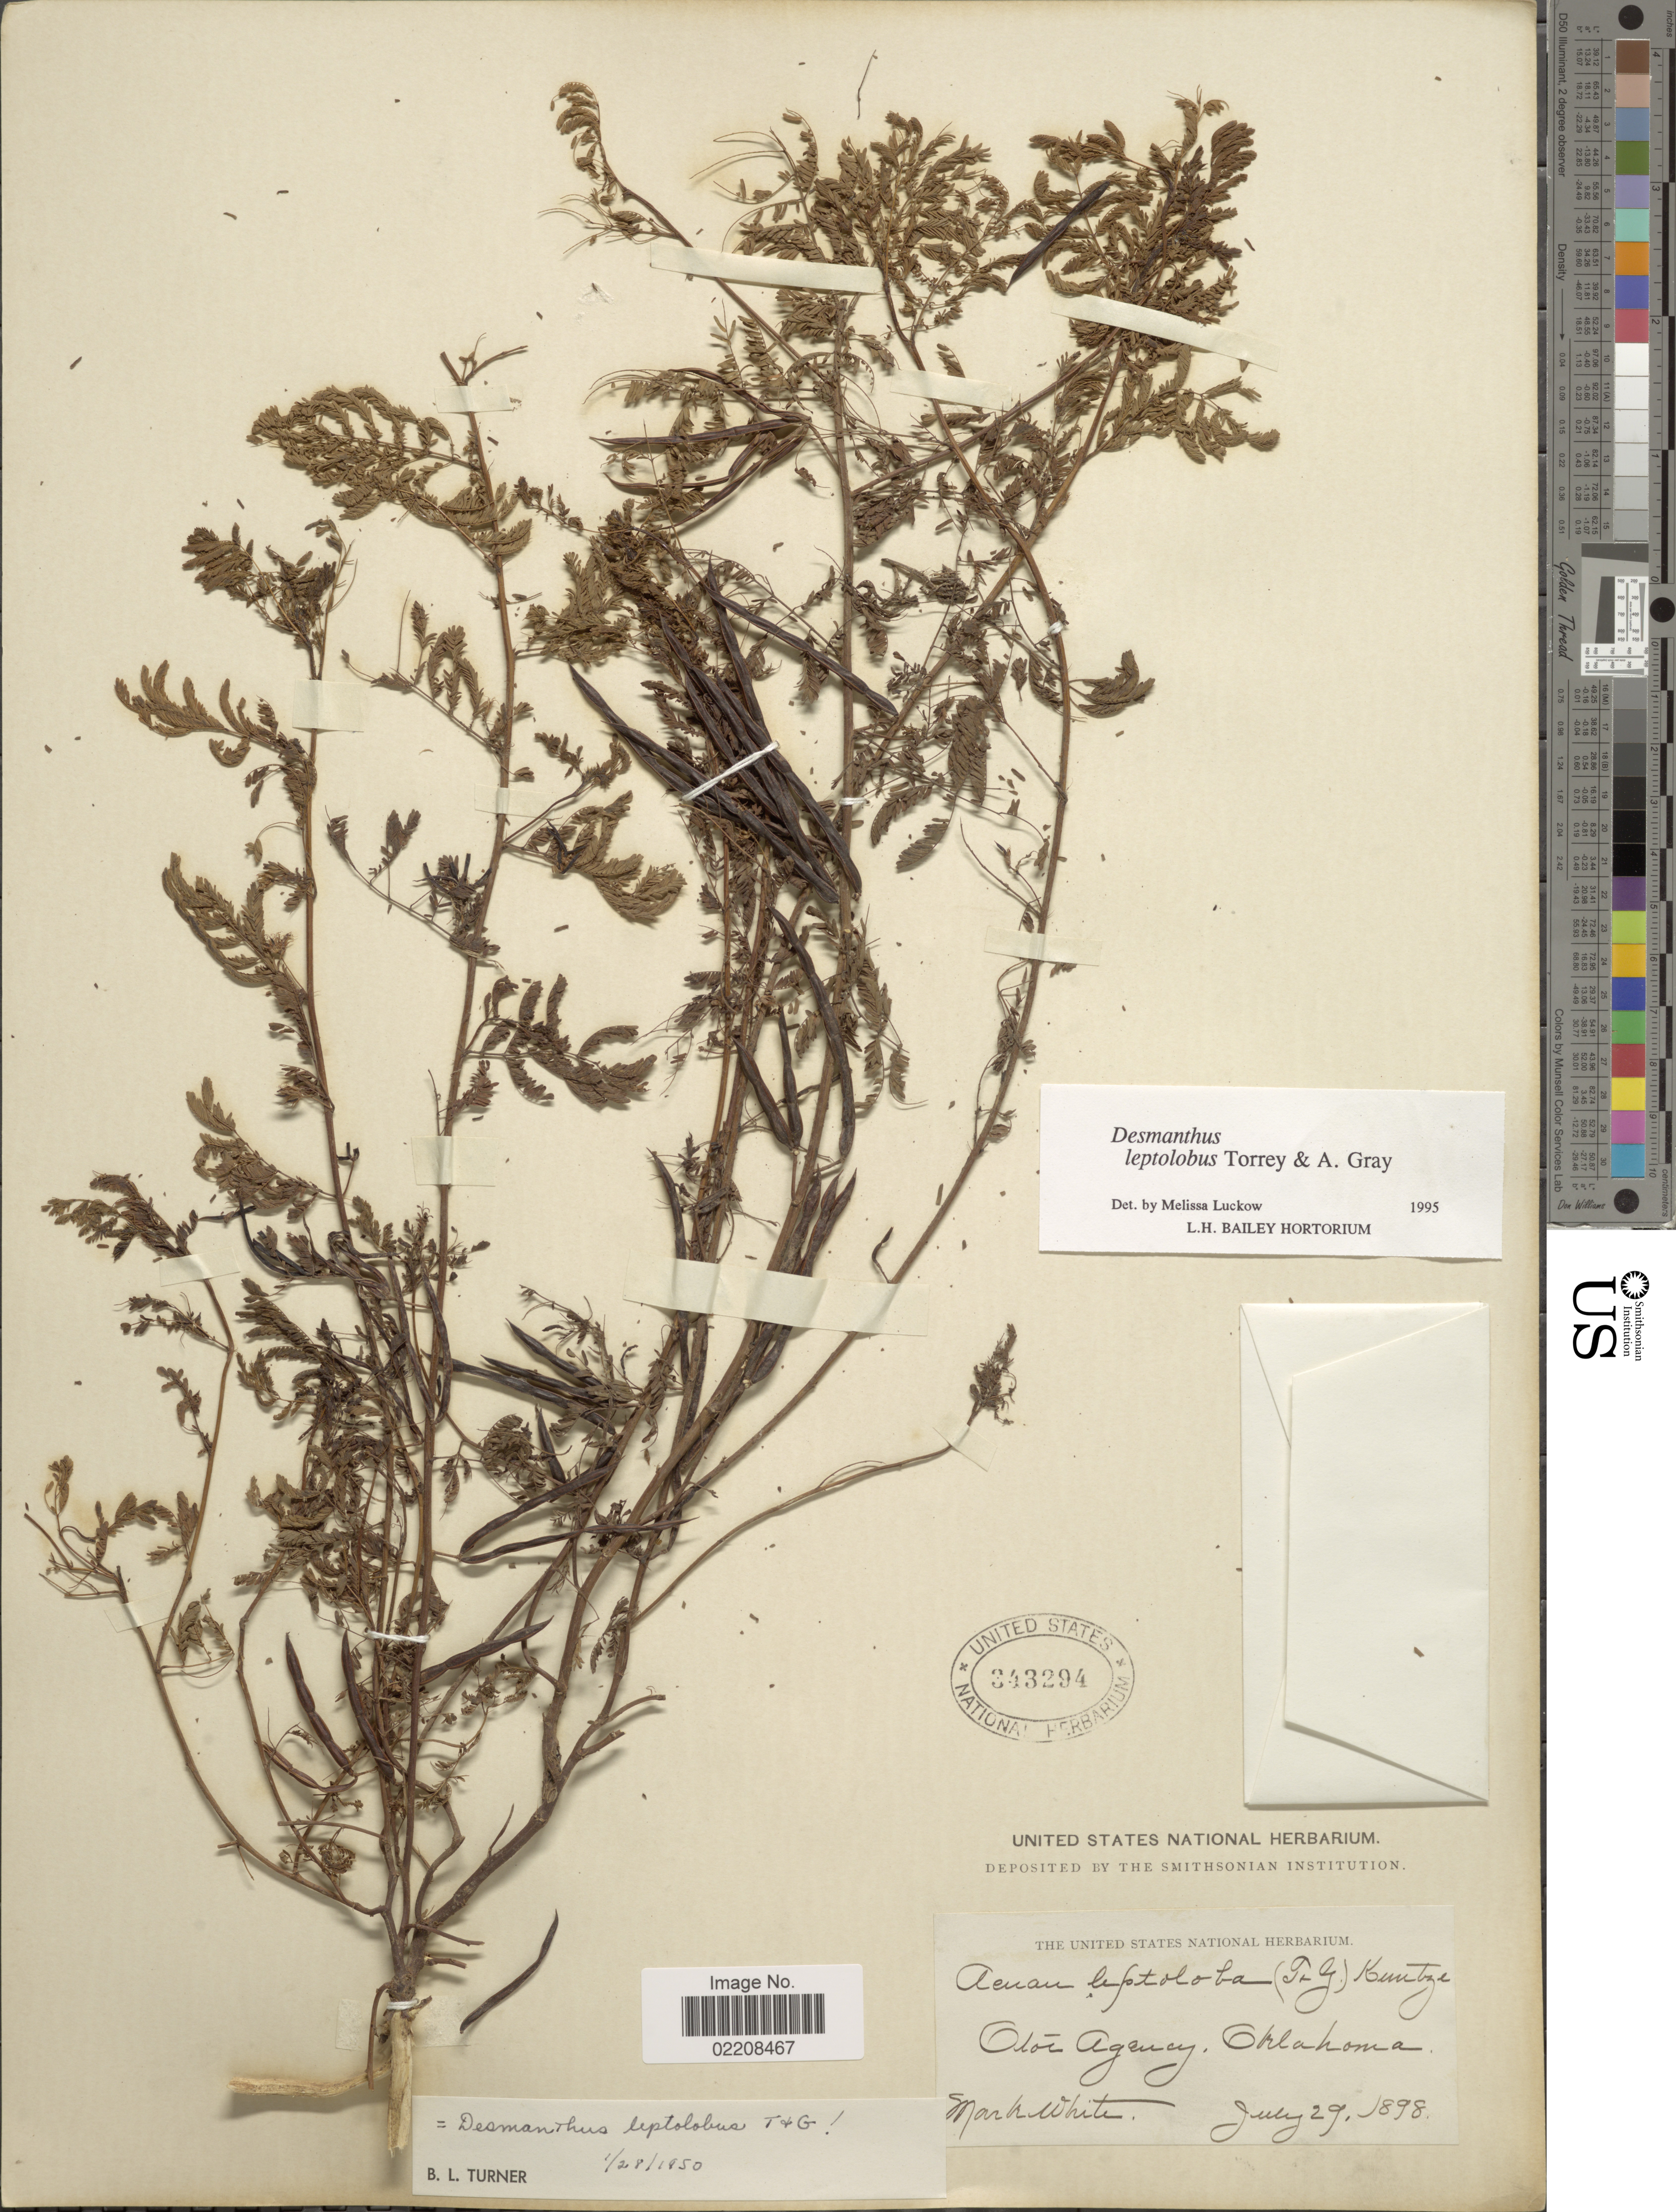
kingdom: Plantae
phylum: Tracheophyta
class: Magnoliopsida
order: Fabales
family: Fabaceae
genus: Desmanthus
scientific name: Desmanthus leptolobus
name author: Torr. & A. Gray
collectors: M. White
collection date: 1898-07-29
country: United States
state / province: Oklahoma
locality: Otoe Agency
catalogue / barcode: US 343294